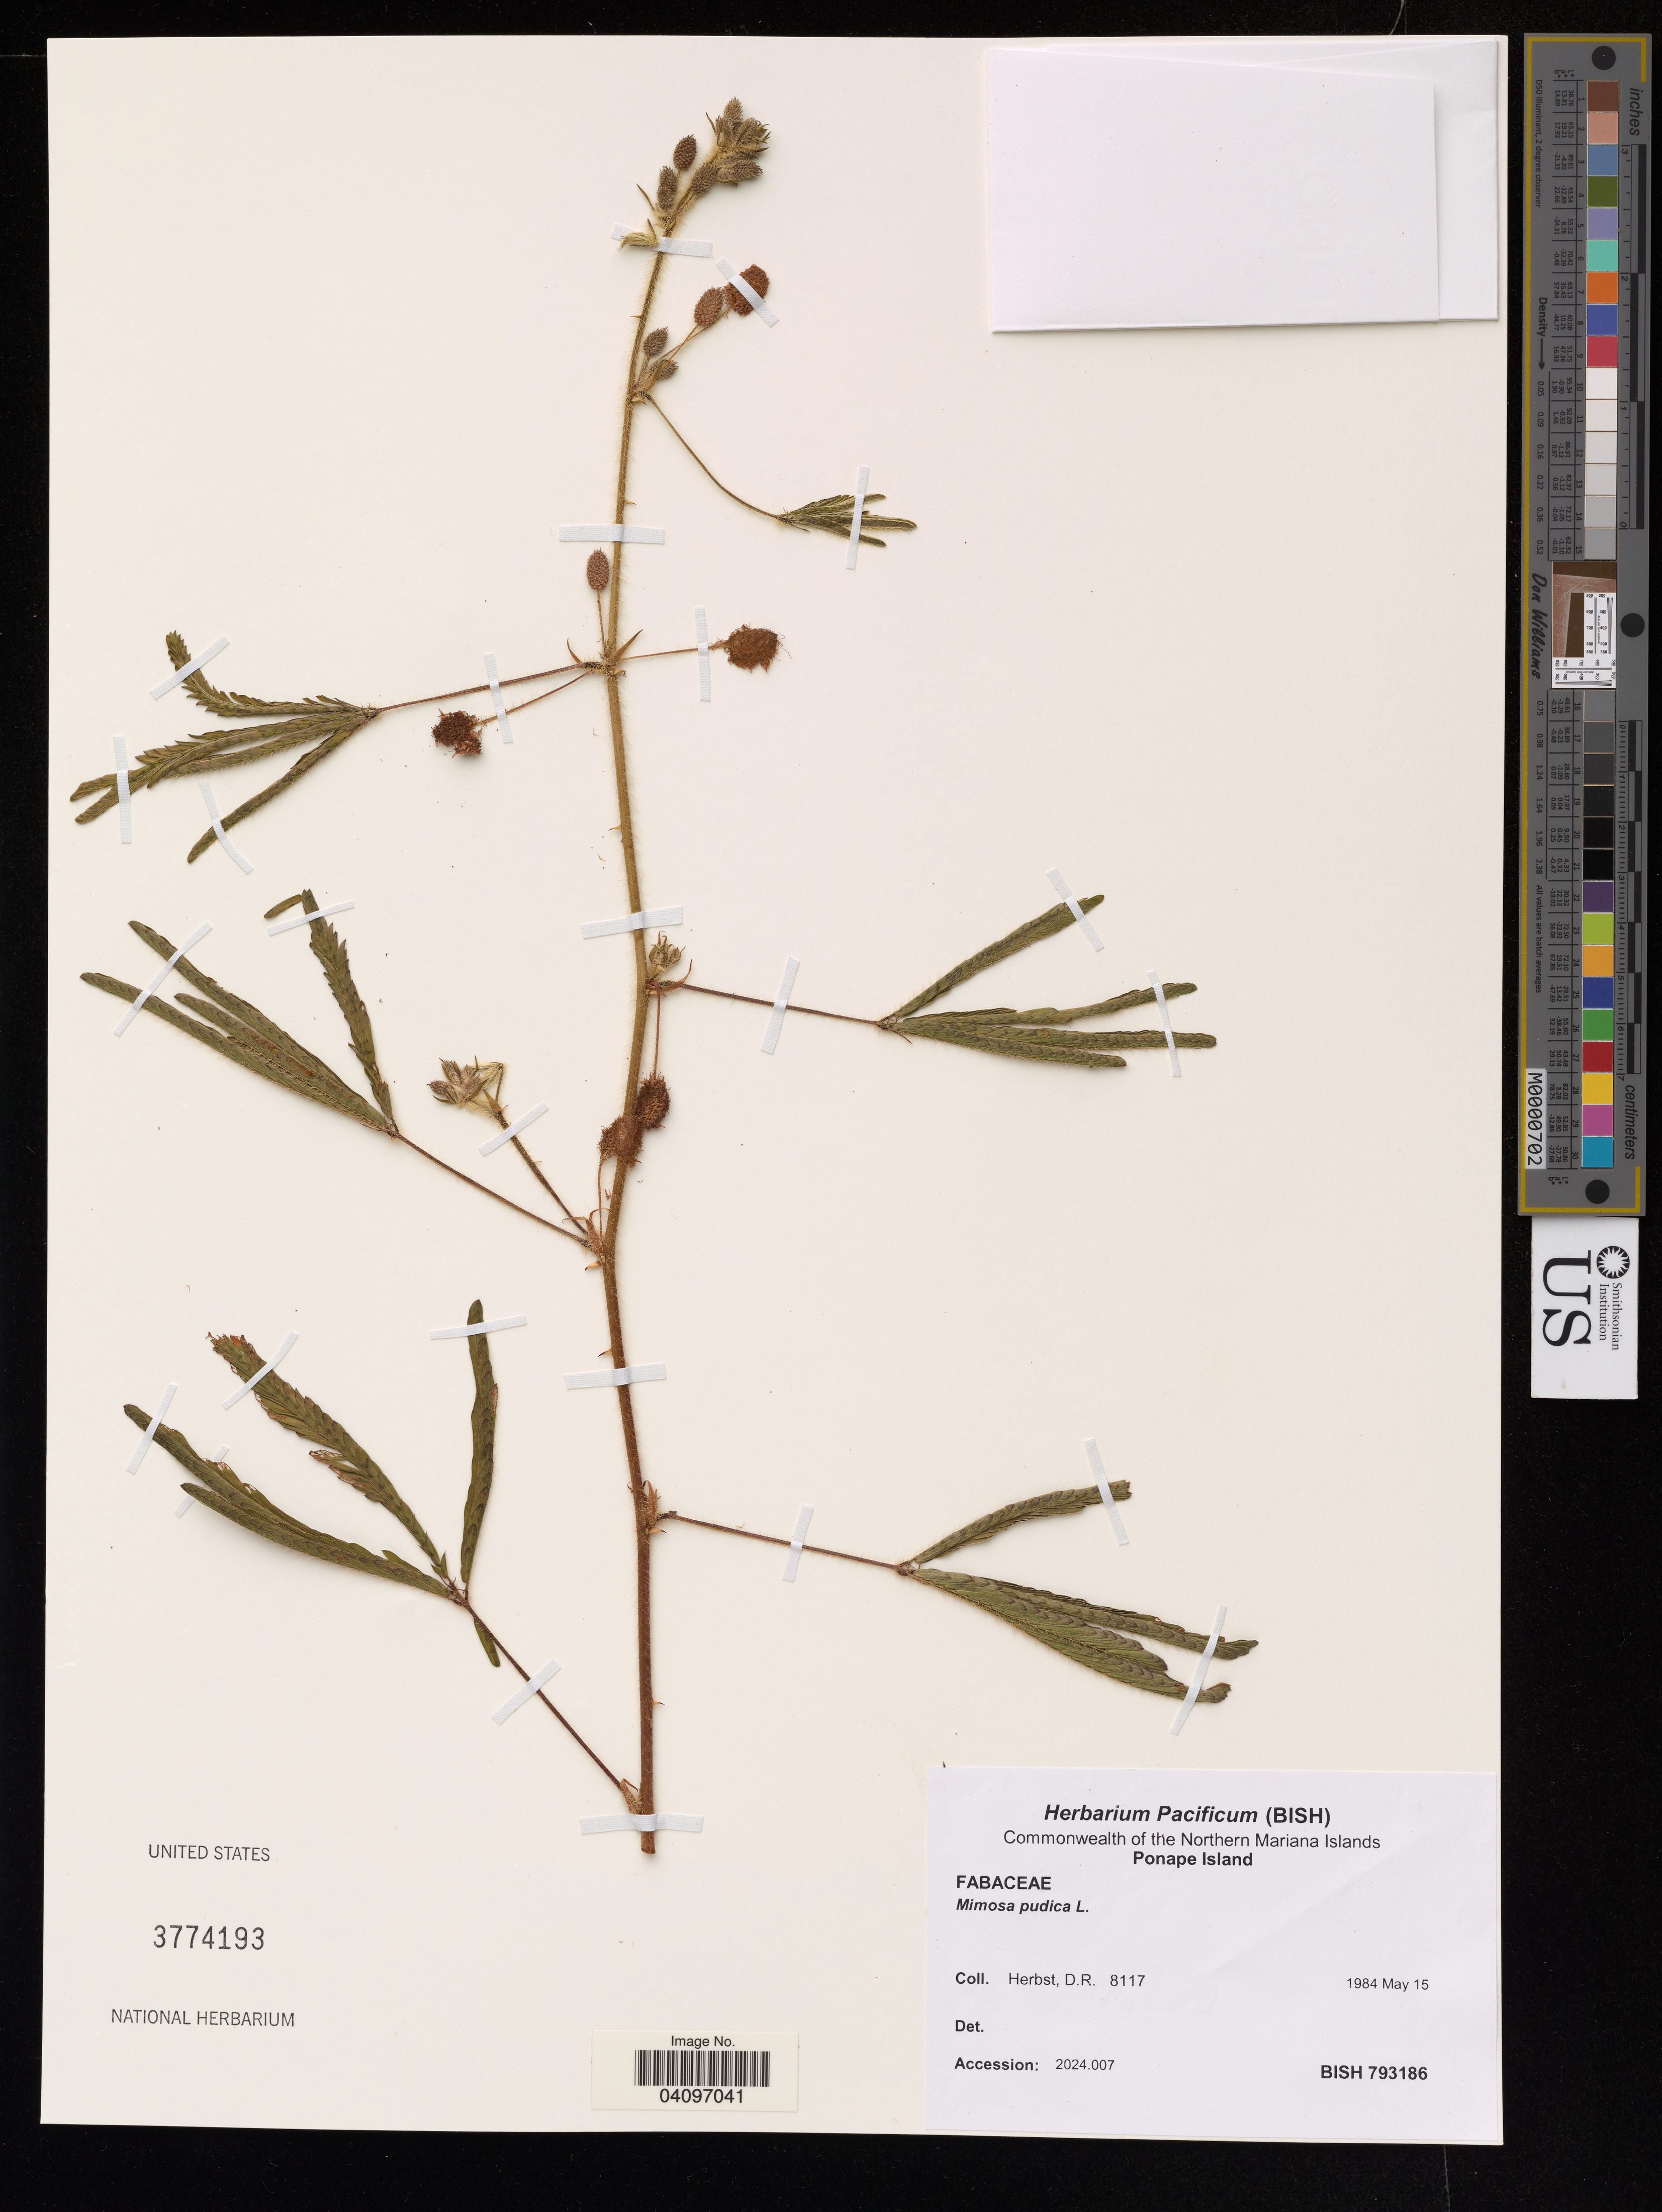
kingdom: Plantae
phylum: Tracheophyta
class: Magnoliopsida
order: Fabales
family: Fabaceae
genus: Mimosa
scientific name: Mimosa pudica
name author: L.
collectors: D. R. Herbst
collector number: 8117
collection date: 1984-05-15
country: Micronesia, Federated States of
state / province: Pohnpei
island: Pohnpei [Ponape]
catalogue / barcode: US 3774193